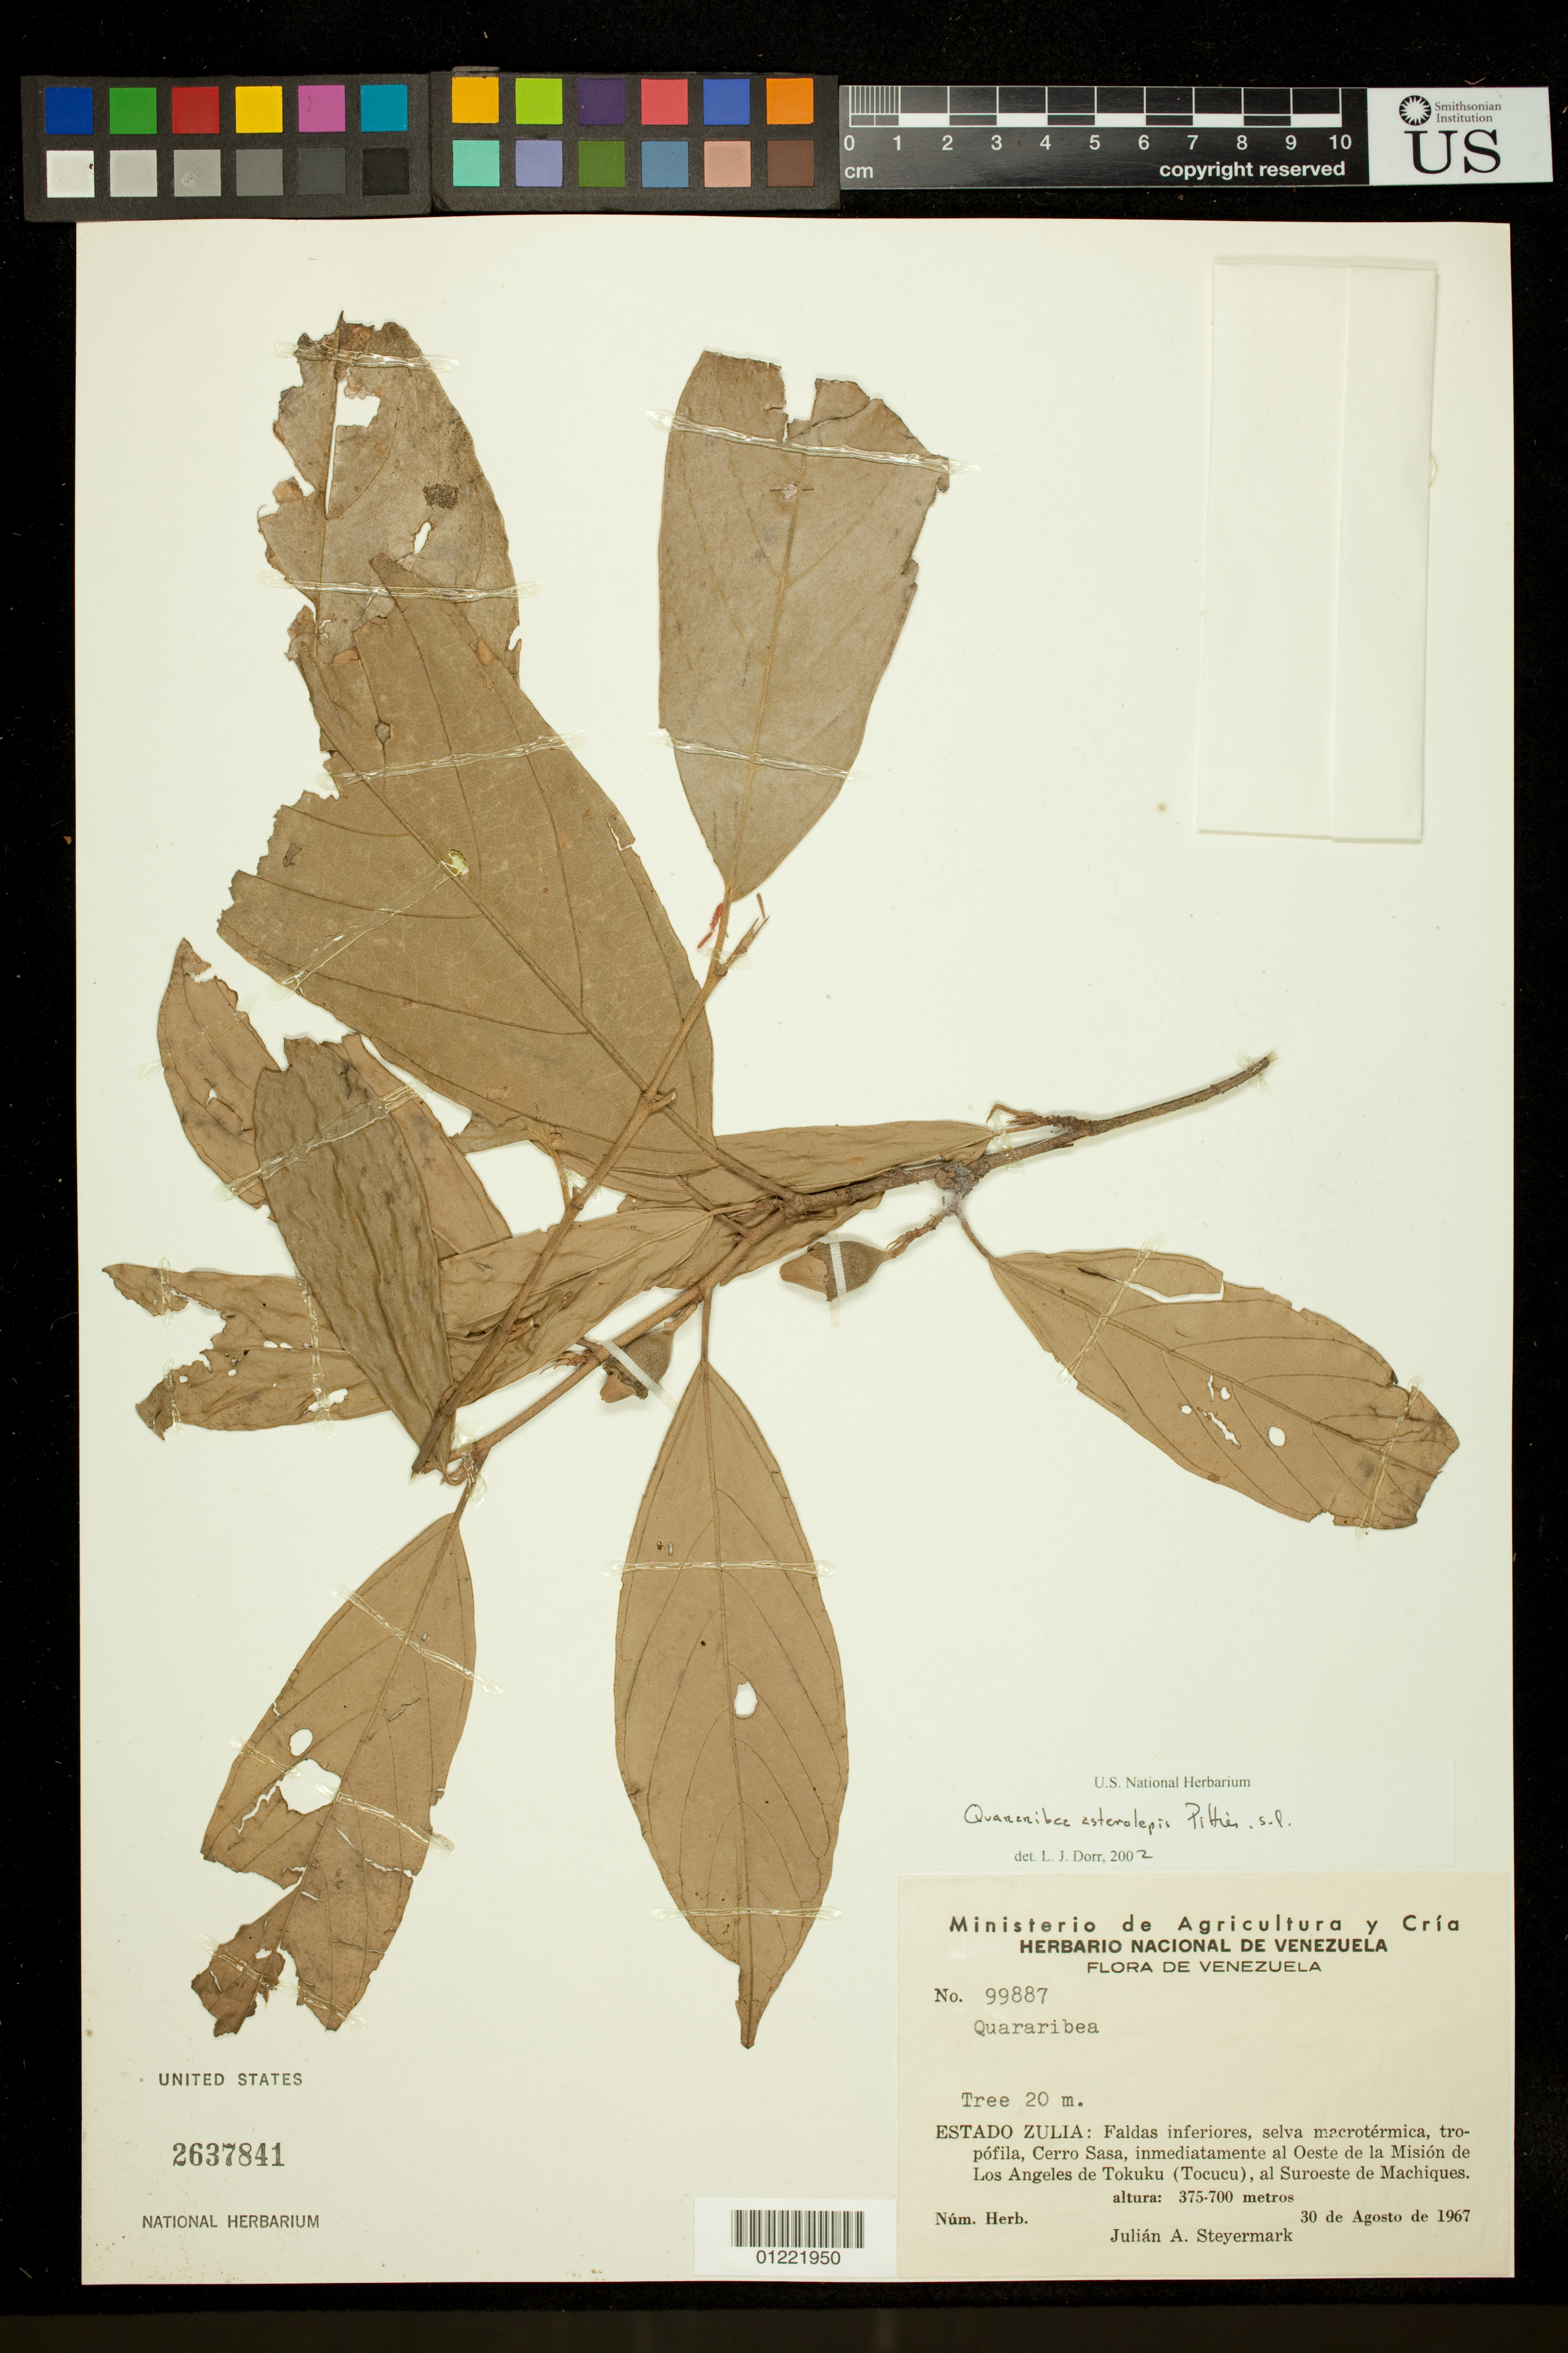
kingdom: Plantae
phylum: Tracheophyta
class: Magnoliopsida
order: Malvales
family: Malvaceae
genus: Quararibea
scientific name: Quararibea asterolepis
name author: Pittier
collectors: J. Steyermark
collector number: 99887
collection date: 1967-08-30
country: Venezuela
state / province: Zulia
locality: Cerro Sasa, inmediatamente al Oeste de la Mision de Los Angeles de Tokuku (Tocucu), al Suroeste de Machiques.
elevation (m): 375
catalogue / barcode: US 2637841